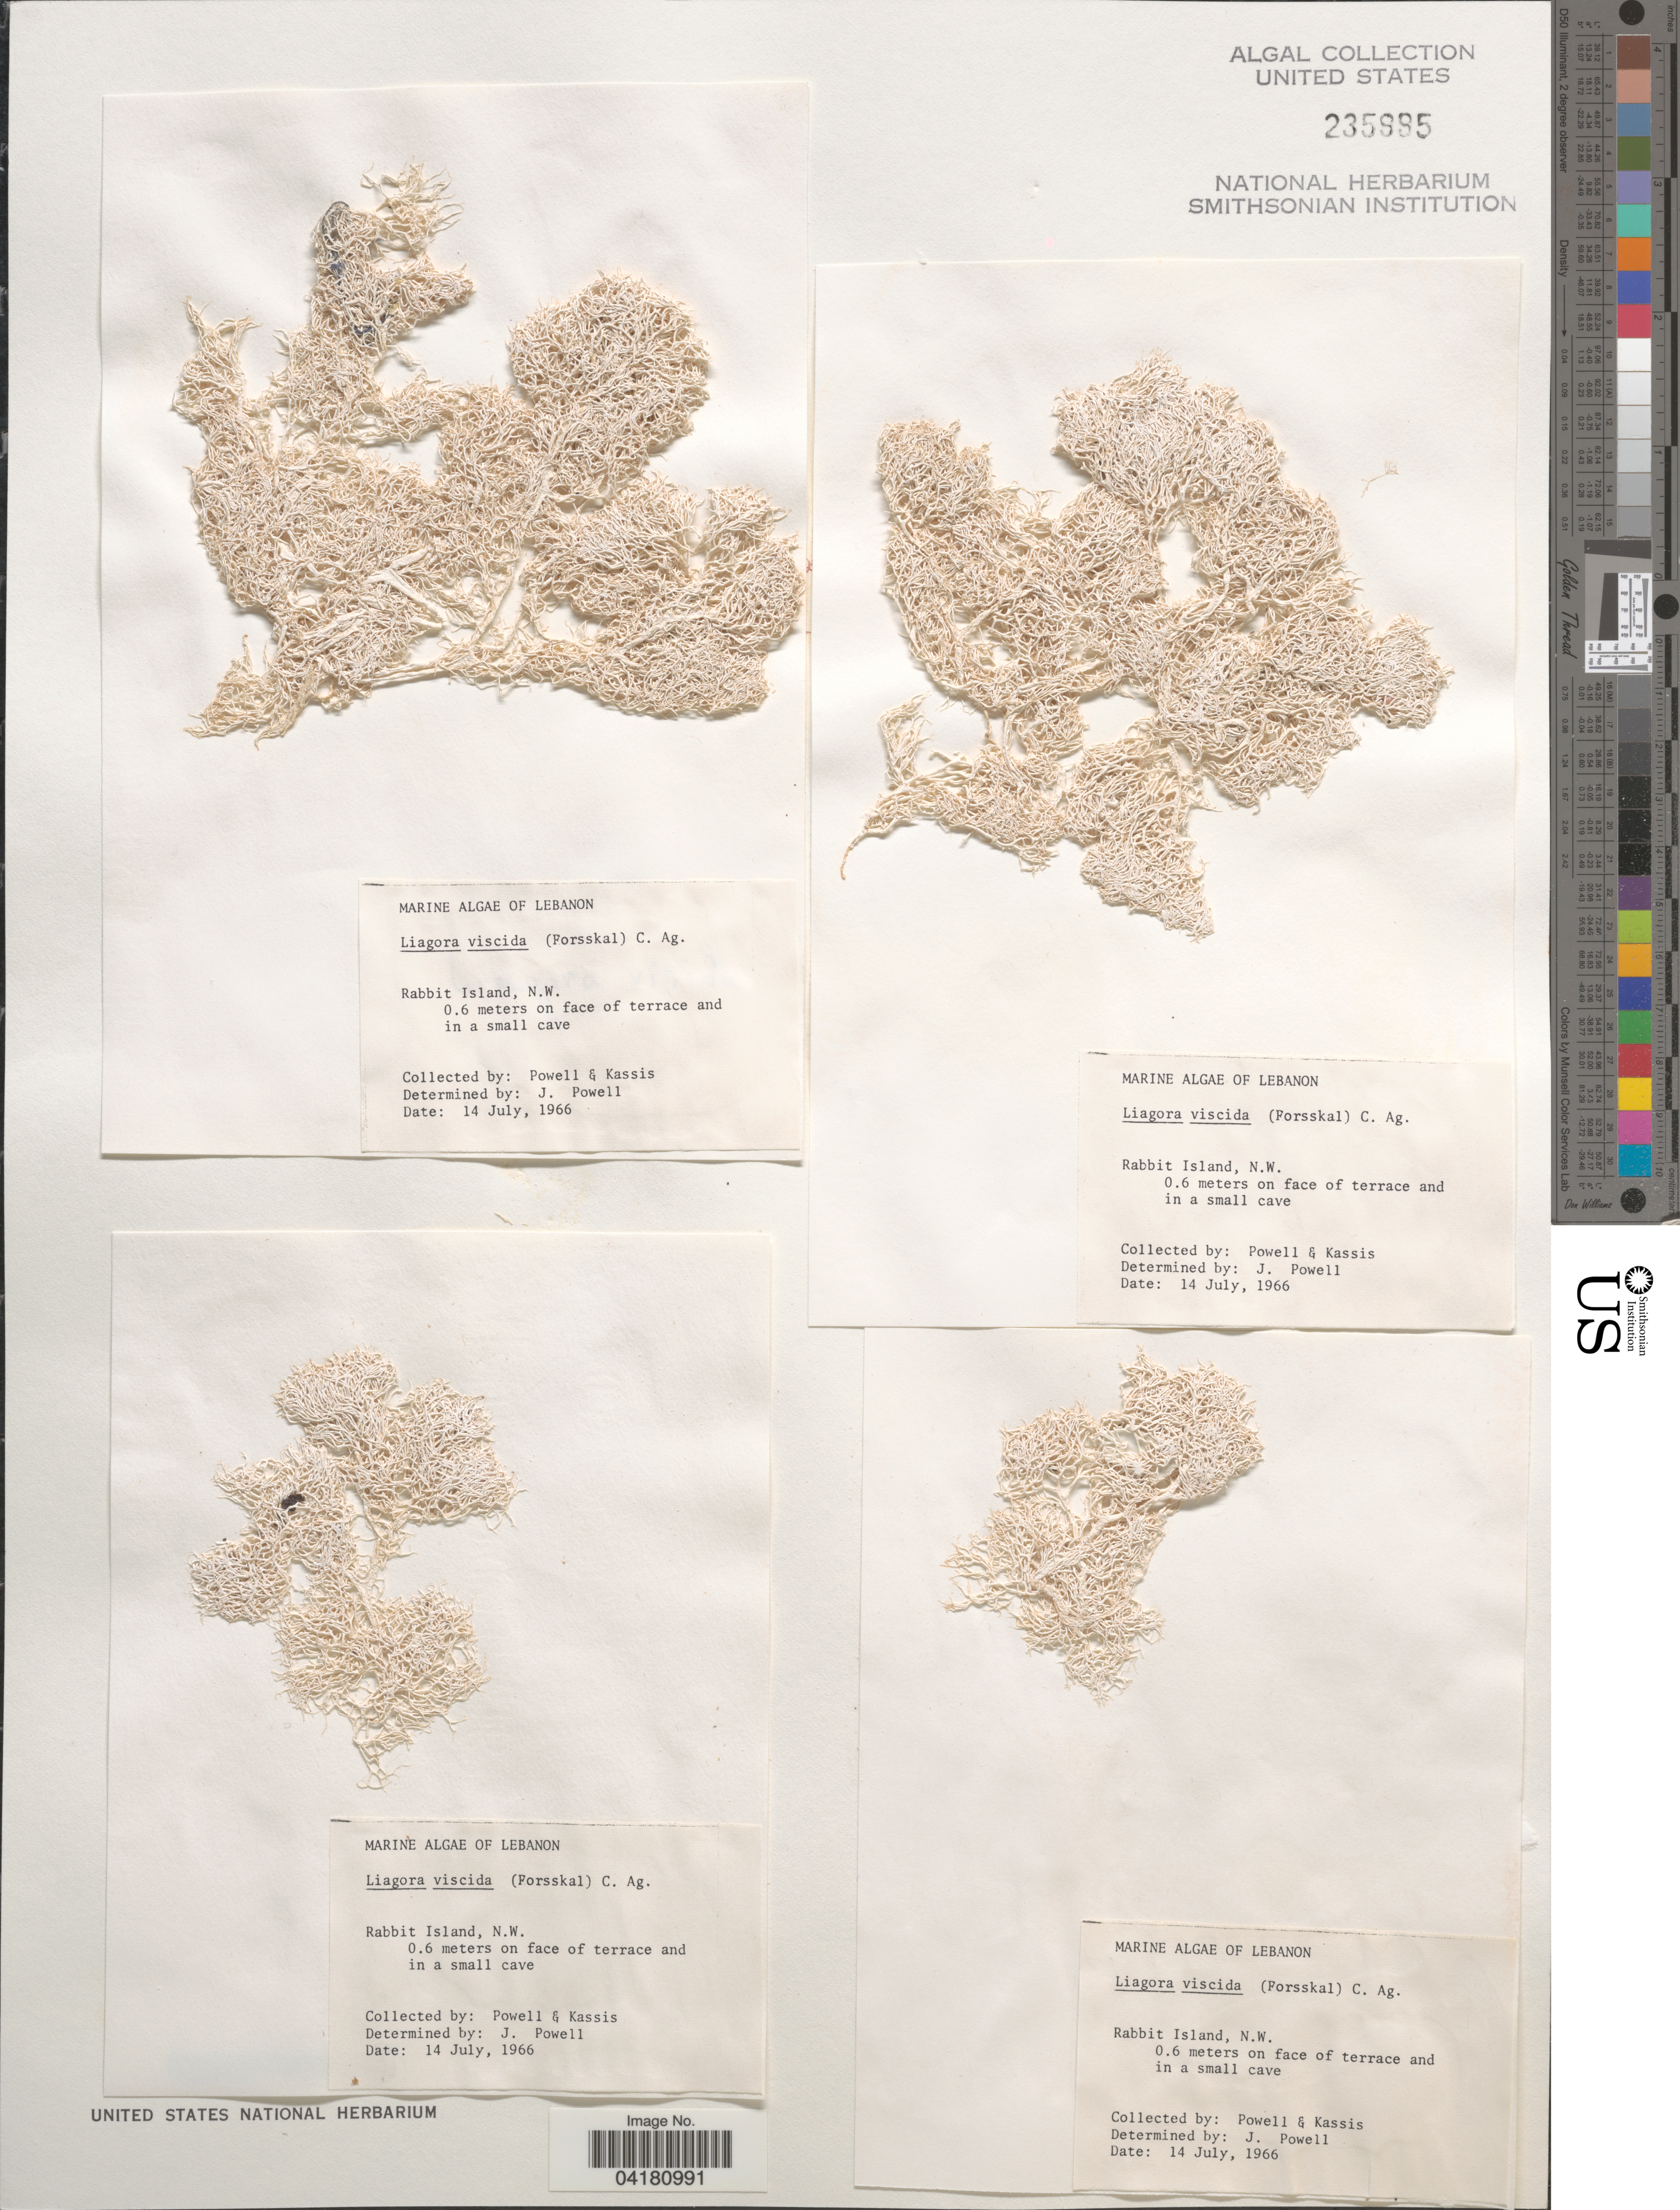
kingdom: Plantae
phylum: Rhodophyta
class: Florideophyceae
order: Nemaliales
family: Liagoraceae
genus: Liagora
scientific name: Liagora viscida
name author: (Forssk.) C. Agardh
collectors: -. Powell & Kassis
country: Lebanon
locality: Rabbit Island, N.W.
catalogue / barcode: US 235995